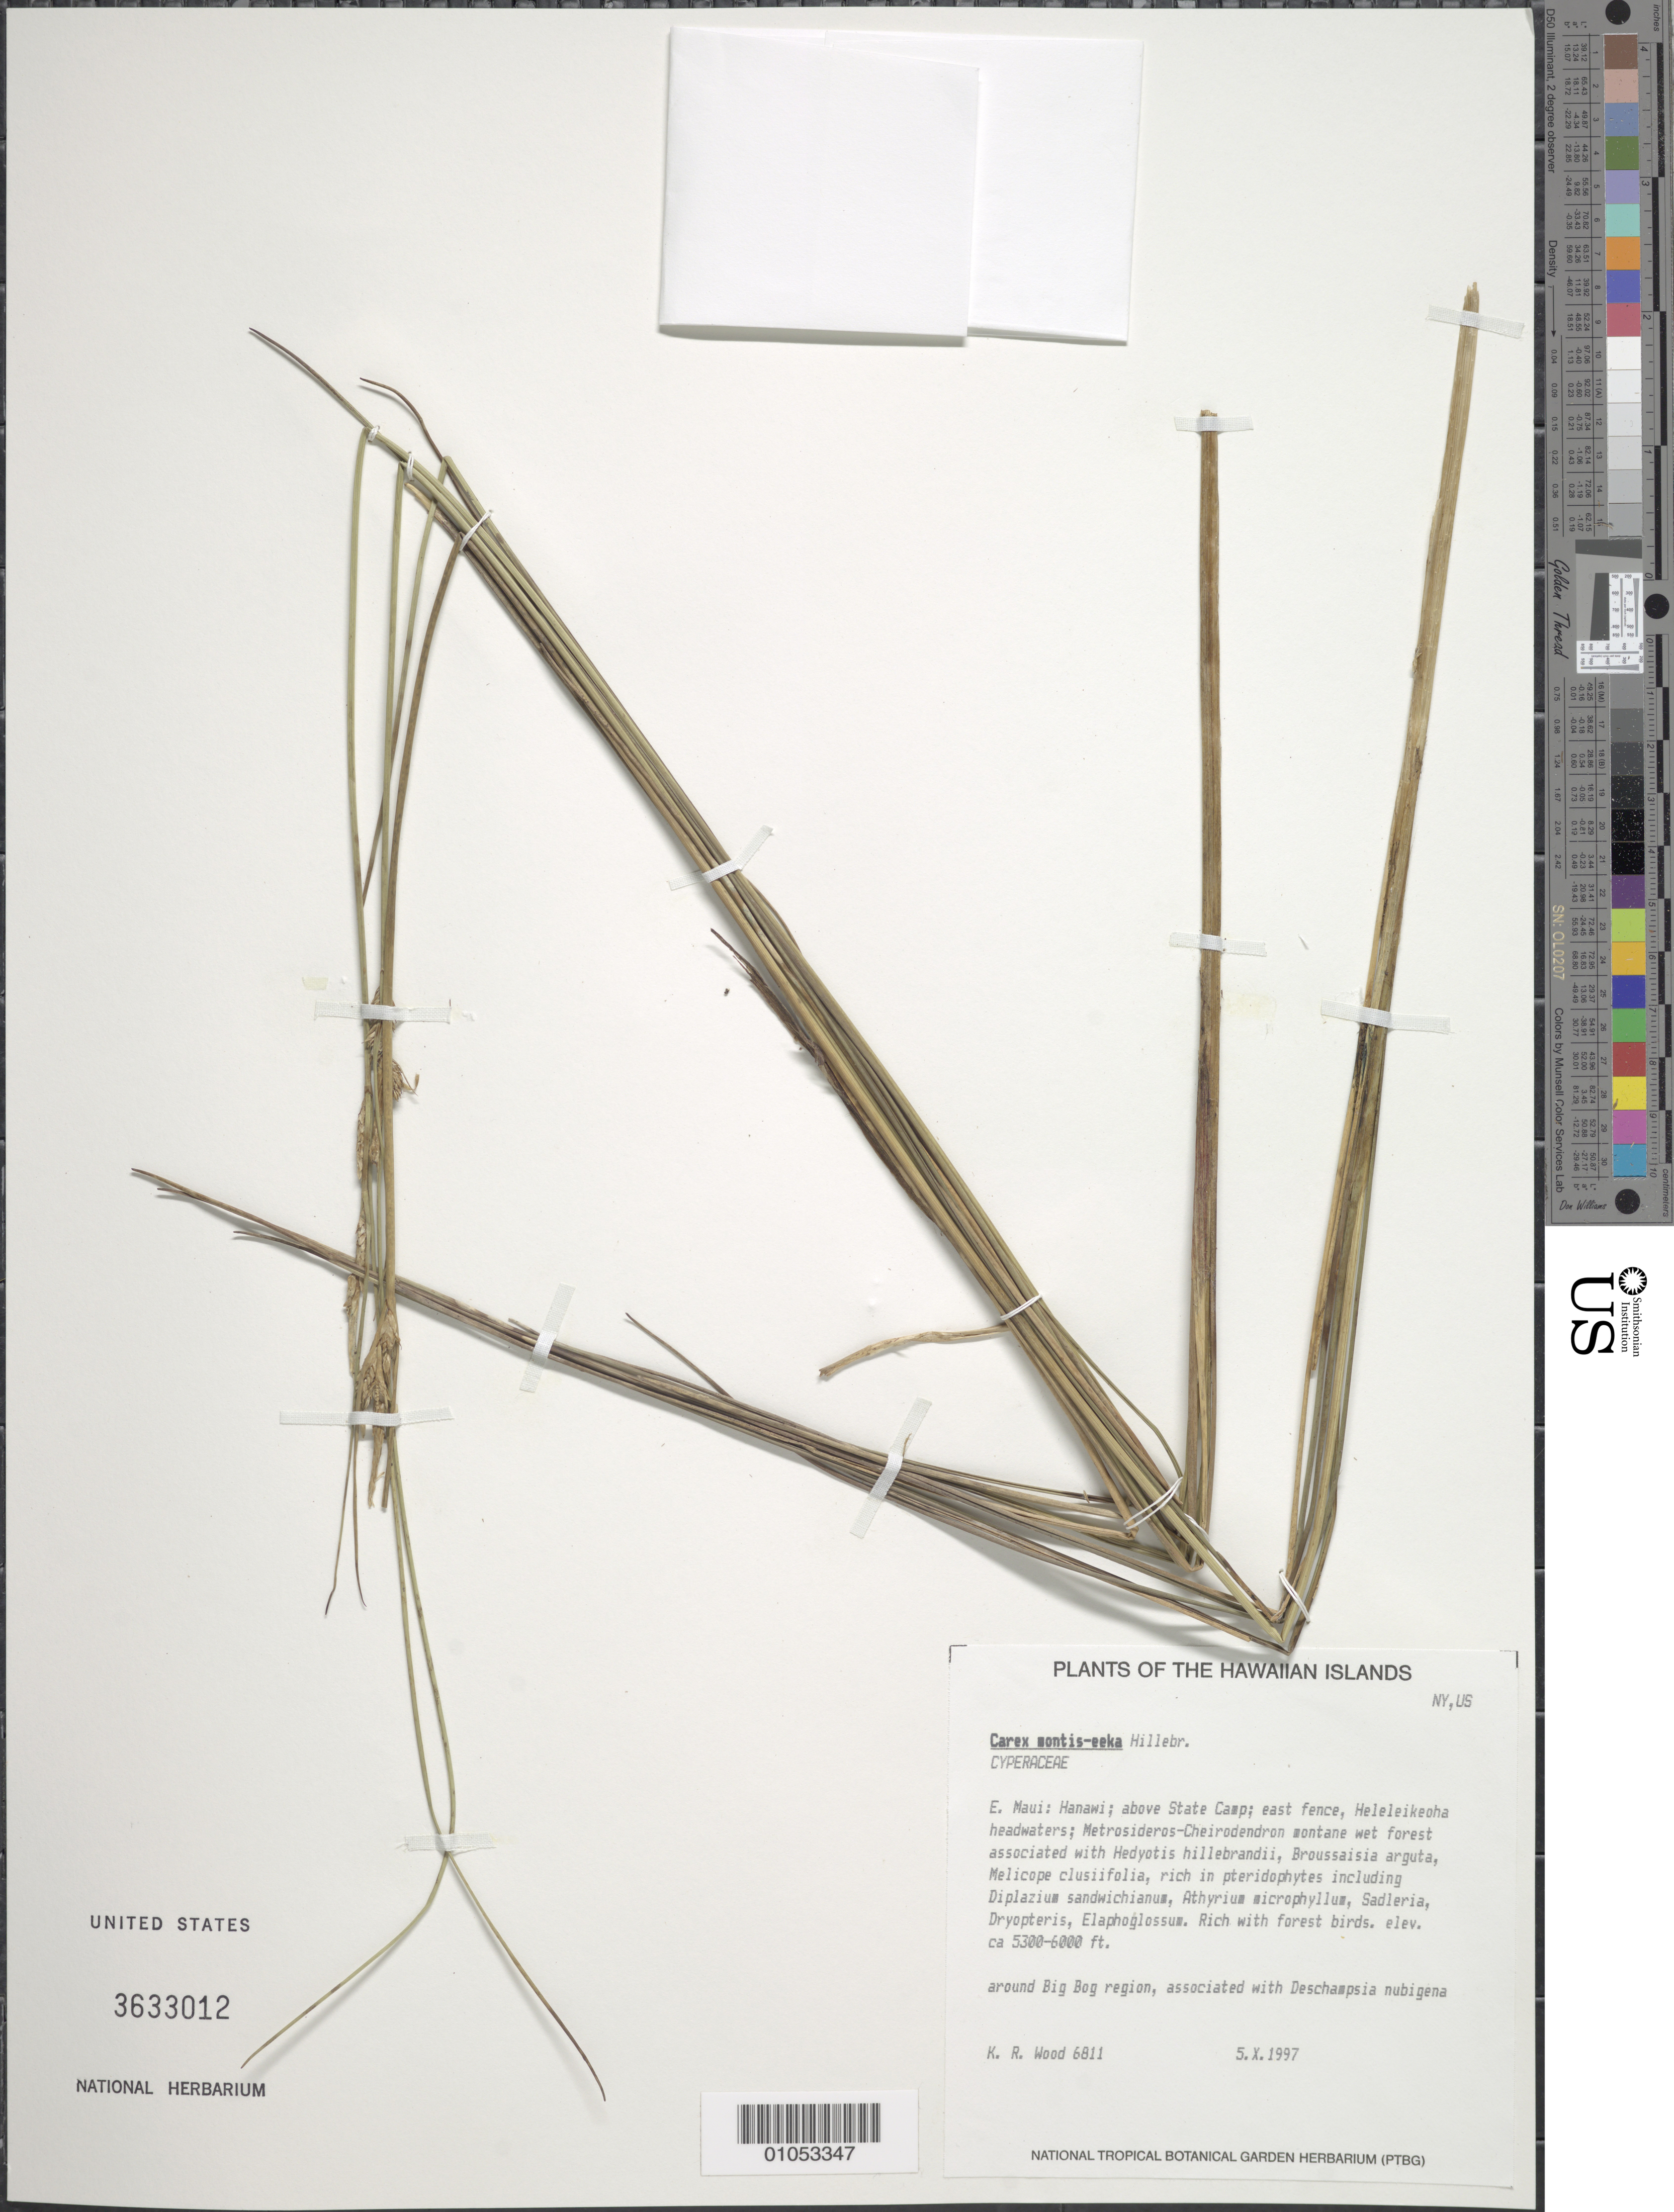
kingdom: Plantae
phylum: Tracheophyta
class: Liliopsida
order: Poales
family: Cyperaceae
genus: Carex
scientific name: Carex montis-eeka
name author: Hillebr.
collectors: K. R. Wood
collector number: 6811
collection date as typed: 5 Oct 1997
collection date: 1997-10-05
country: United States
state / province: Hawaii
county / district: Maui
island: Maui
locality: E. Maui, Hanawi, above State Camp, east fence, Heleleikeoha headwaters.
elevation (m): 1615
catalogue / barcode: US 3633012